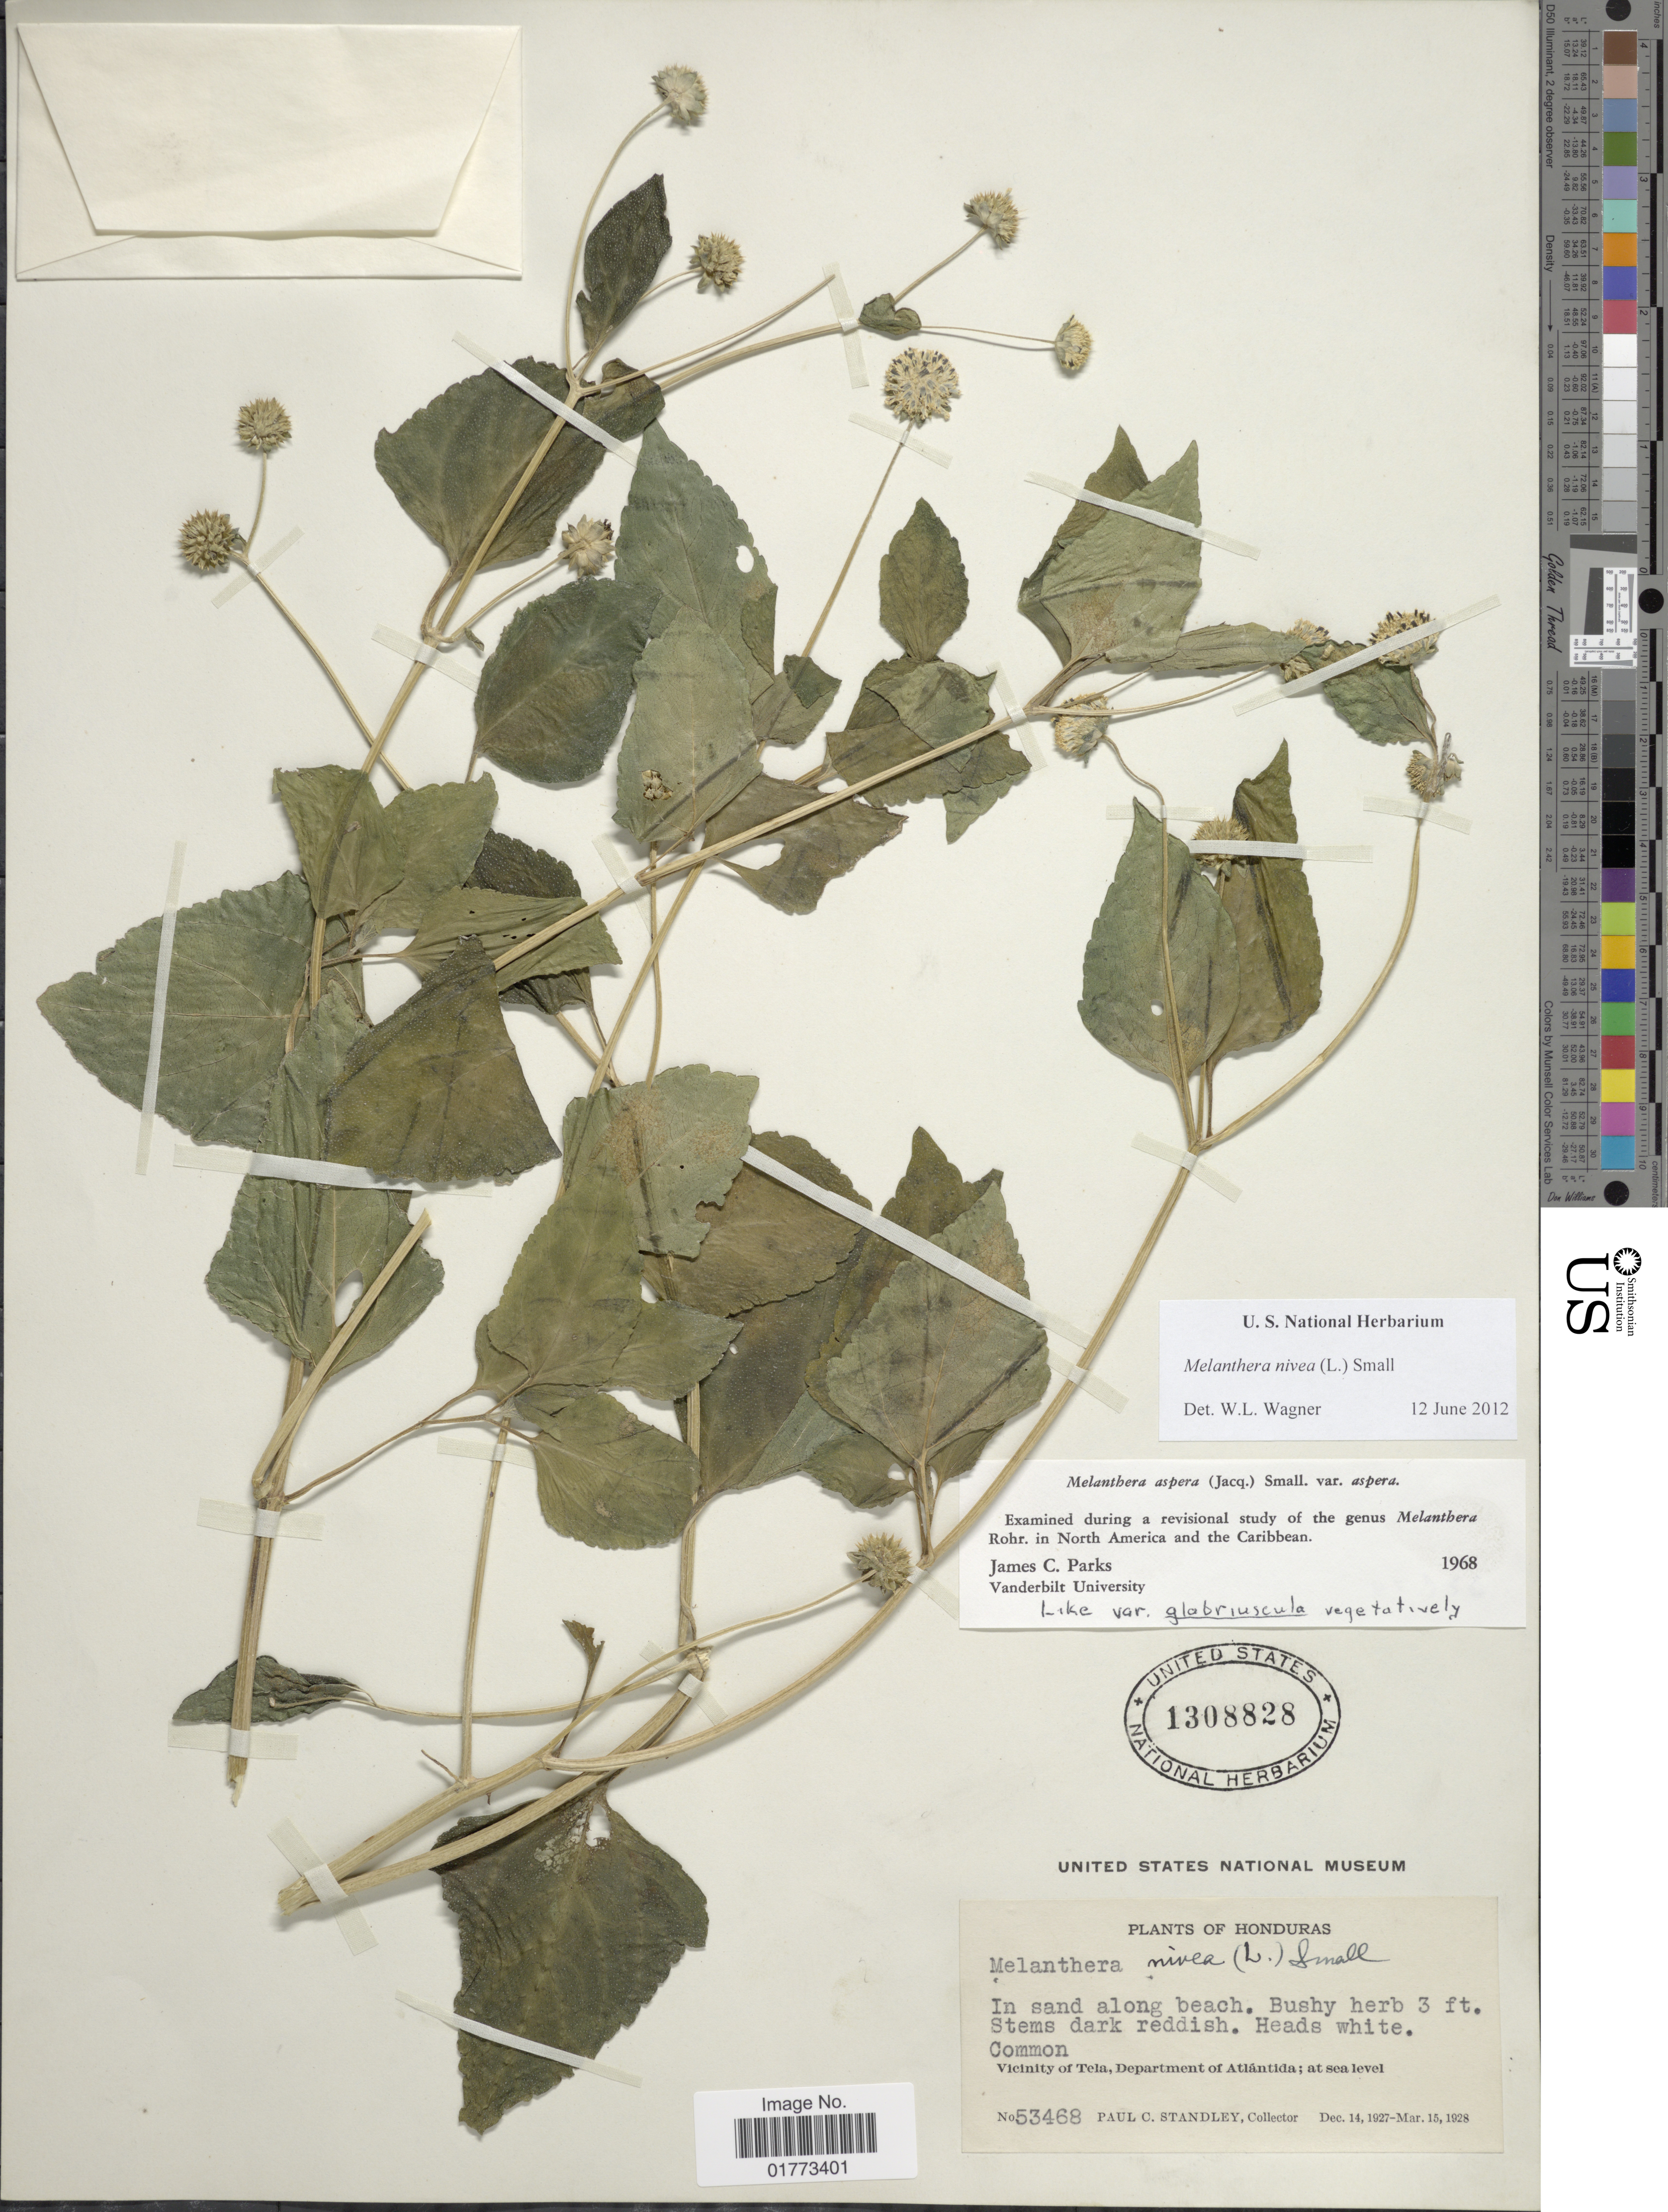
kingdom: Plantae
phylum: Tracheophyta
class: Magnoliopsida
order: Asterales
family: Asteraceae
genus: Melanthera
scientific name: Melanthera nivea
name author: (L.) Small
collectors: P. C. Standley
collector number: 53468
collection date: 1927-12-14/1928-03-15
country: Honduras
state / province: Atlántida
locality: Vicinity of Tela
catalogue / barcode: US 1308828